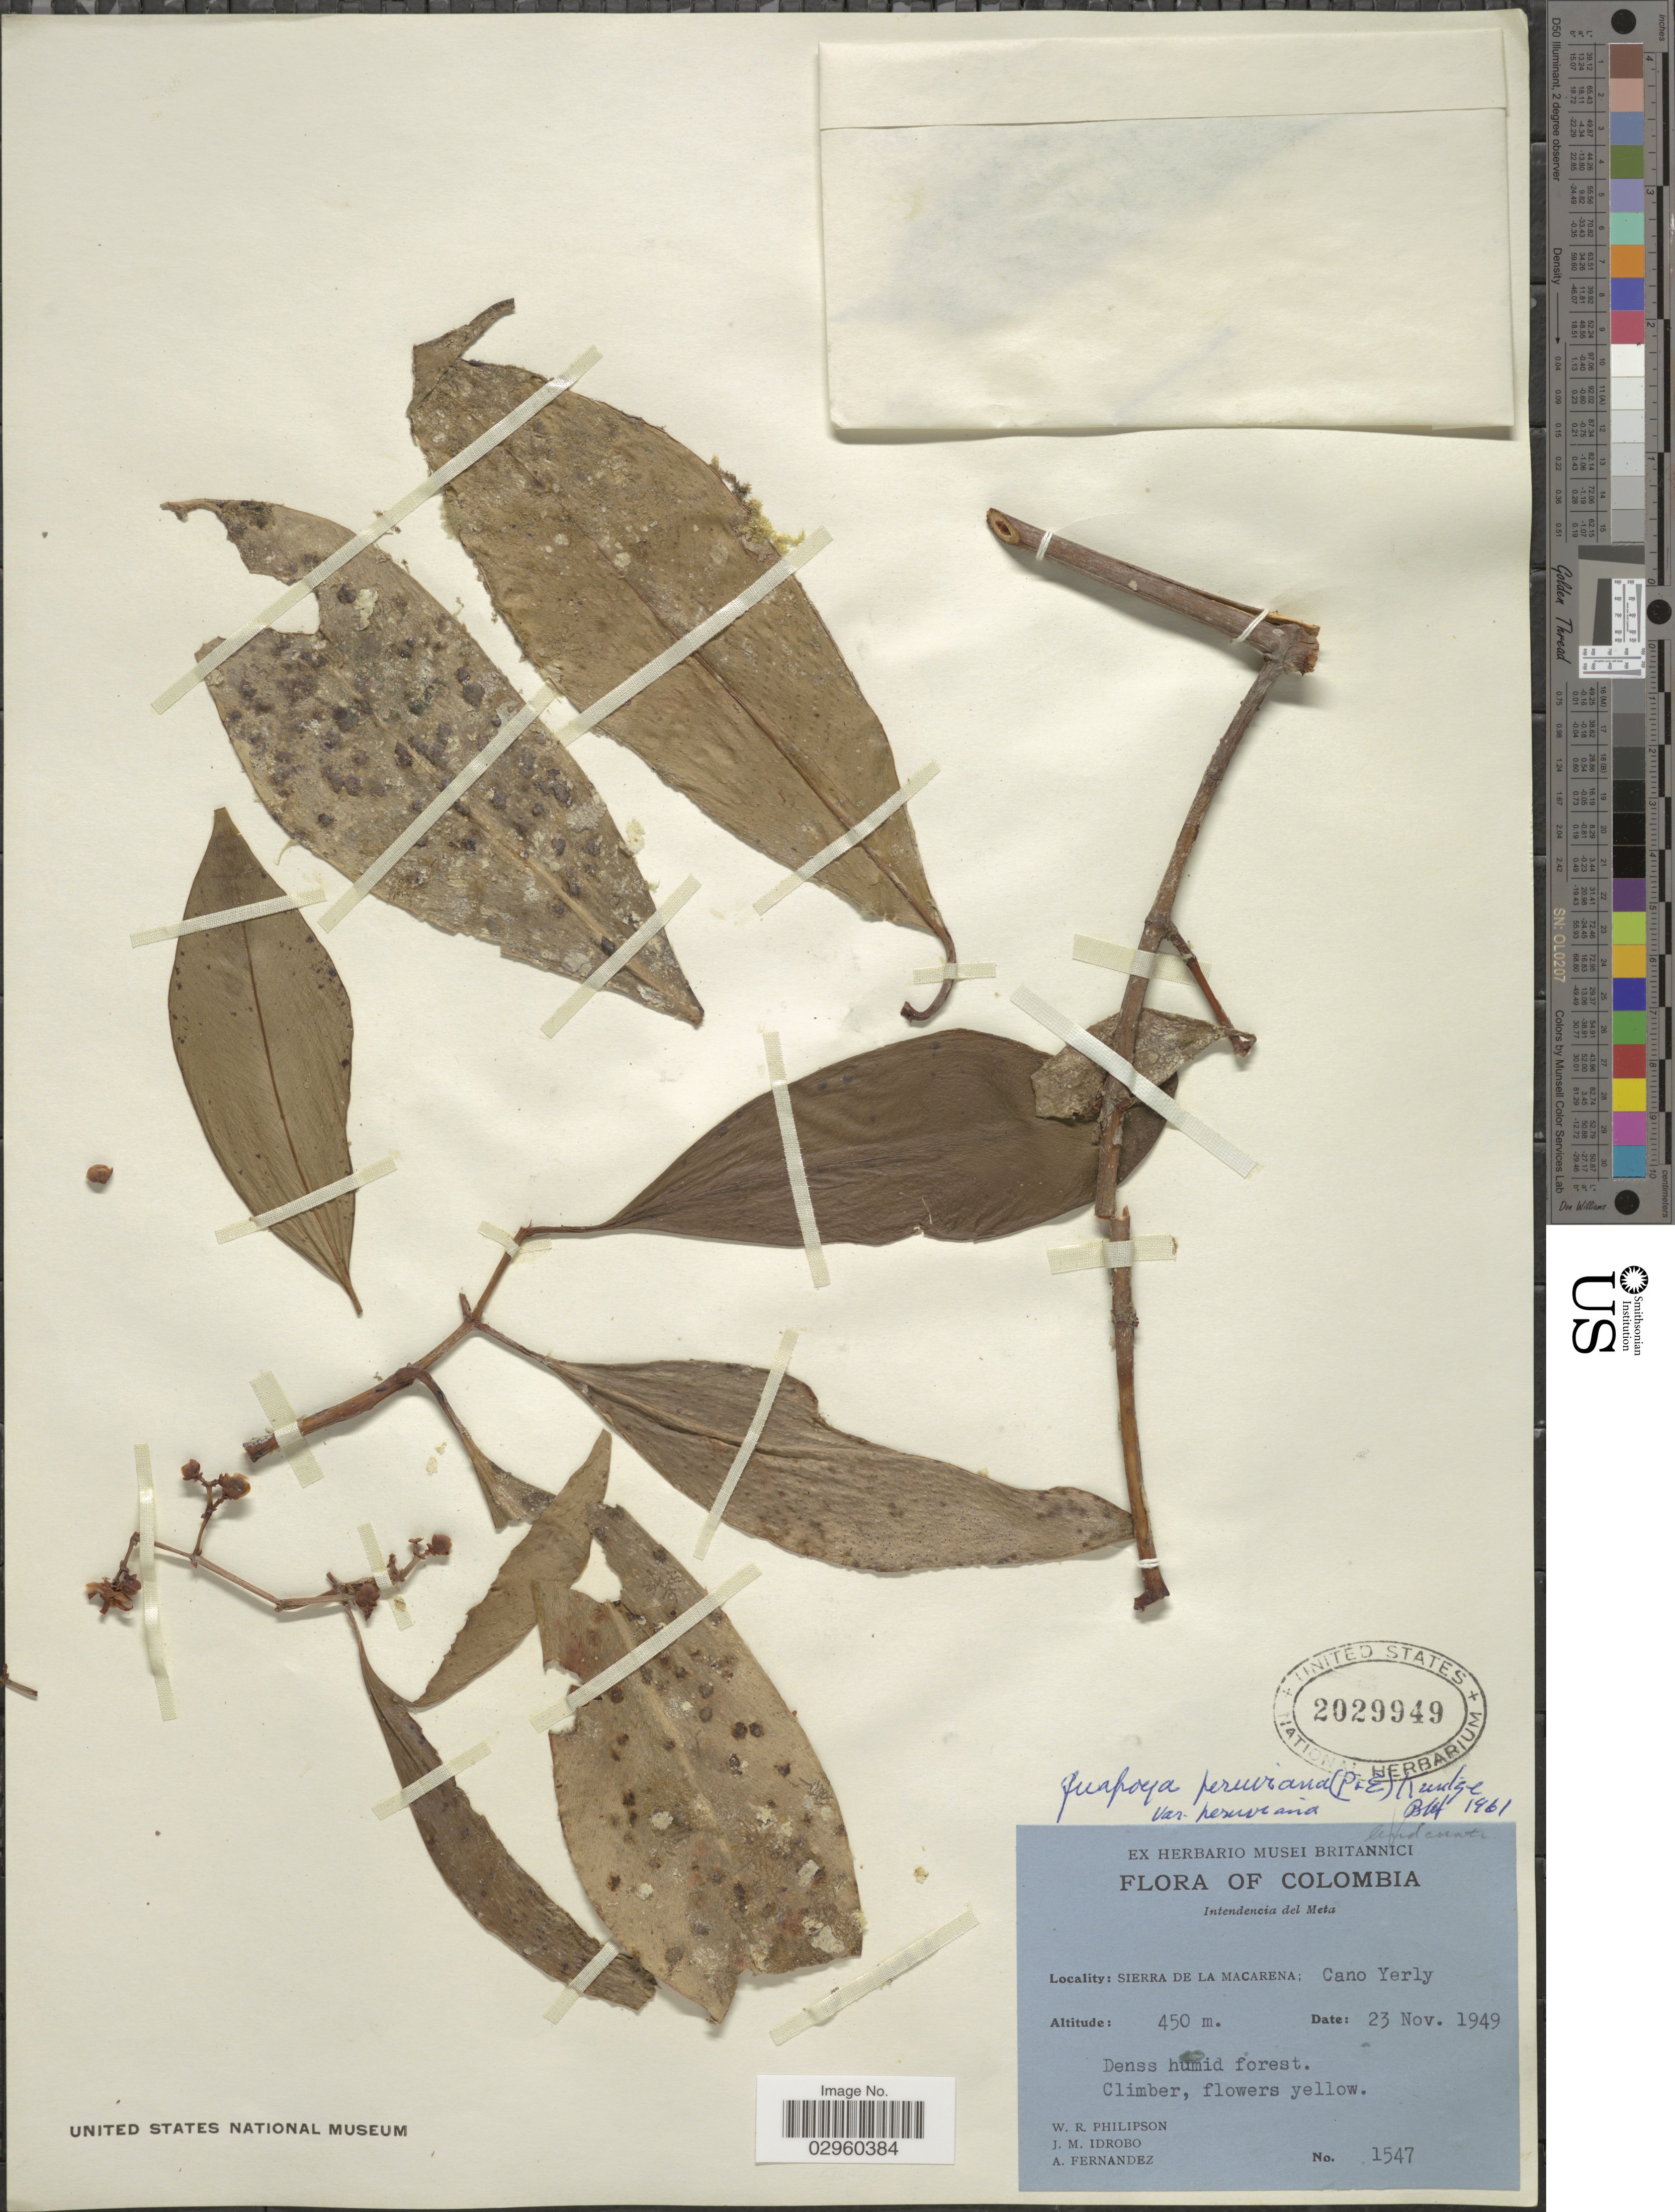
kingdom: Plantae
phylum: Tracheophyta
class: Magnoliopsida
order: Malpighiales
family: Clusiaceae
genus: Clusia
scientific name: Clusia hammeliana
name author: Pipoly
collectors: W. R. Philipson, J. M. Idrobo & A. Fernandez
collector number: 1547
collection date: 1949-11-23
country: Colombia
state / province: Meta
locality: Intendencia del Meta. Sierra de la Macarena: Cano Yerly.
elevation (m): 450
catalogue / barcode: US 2029949